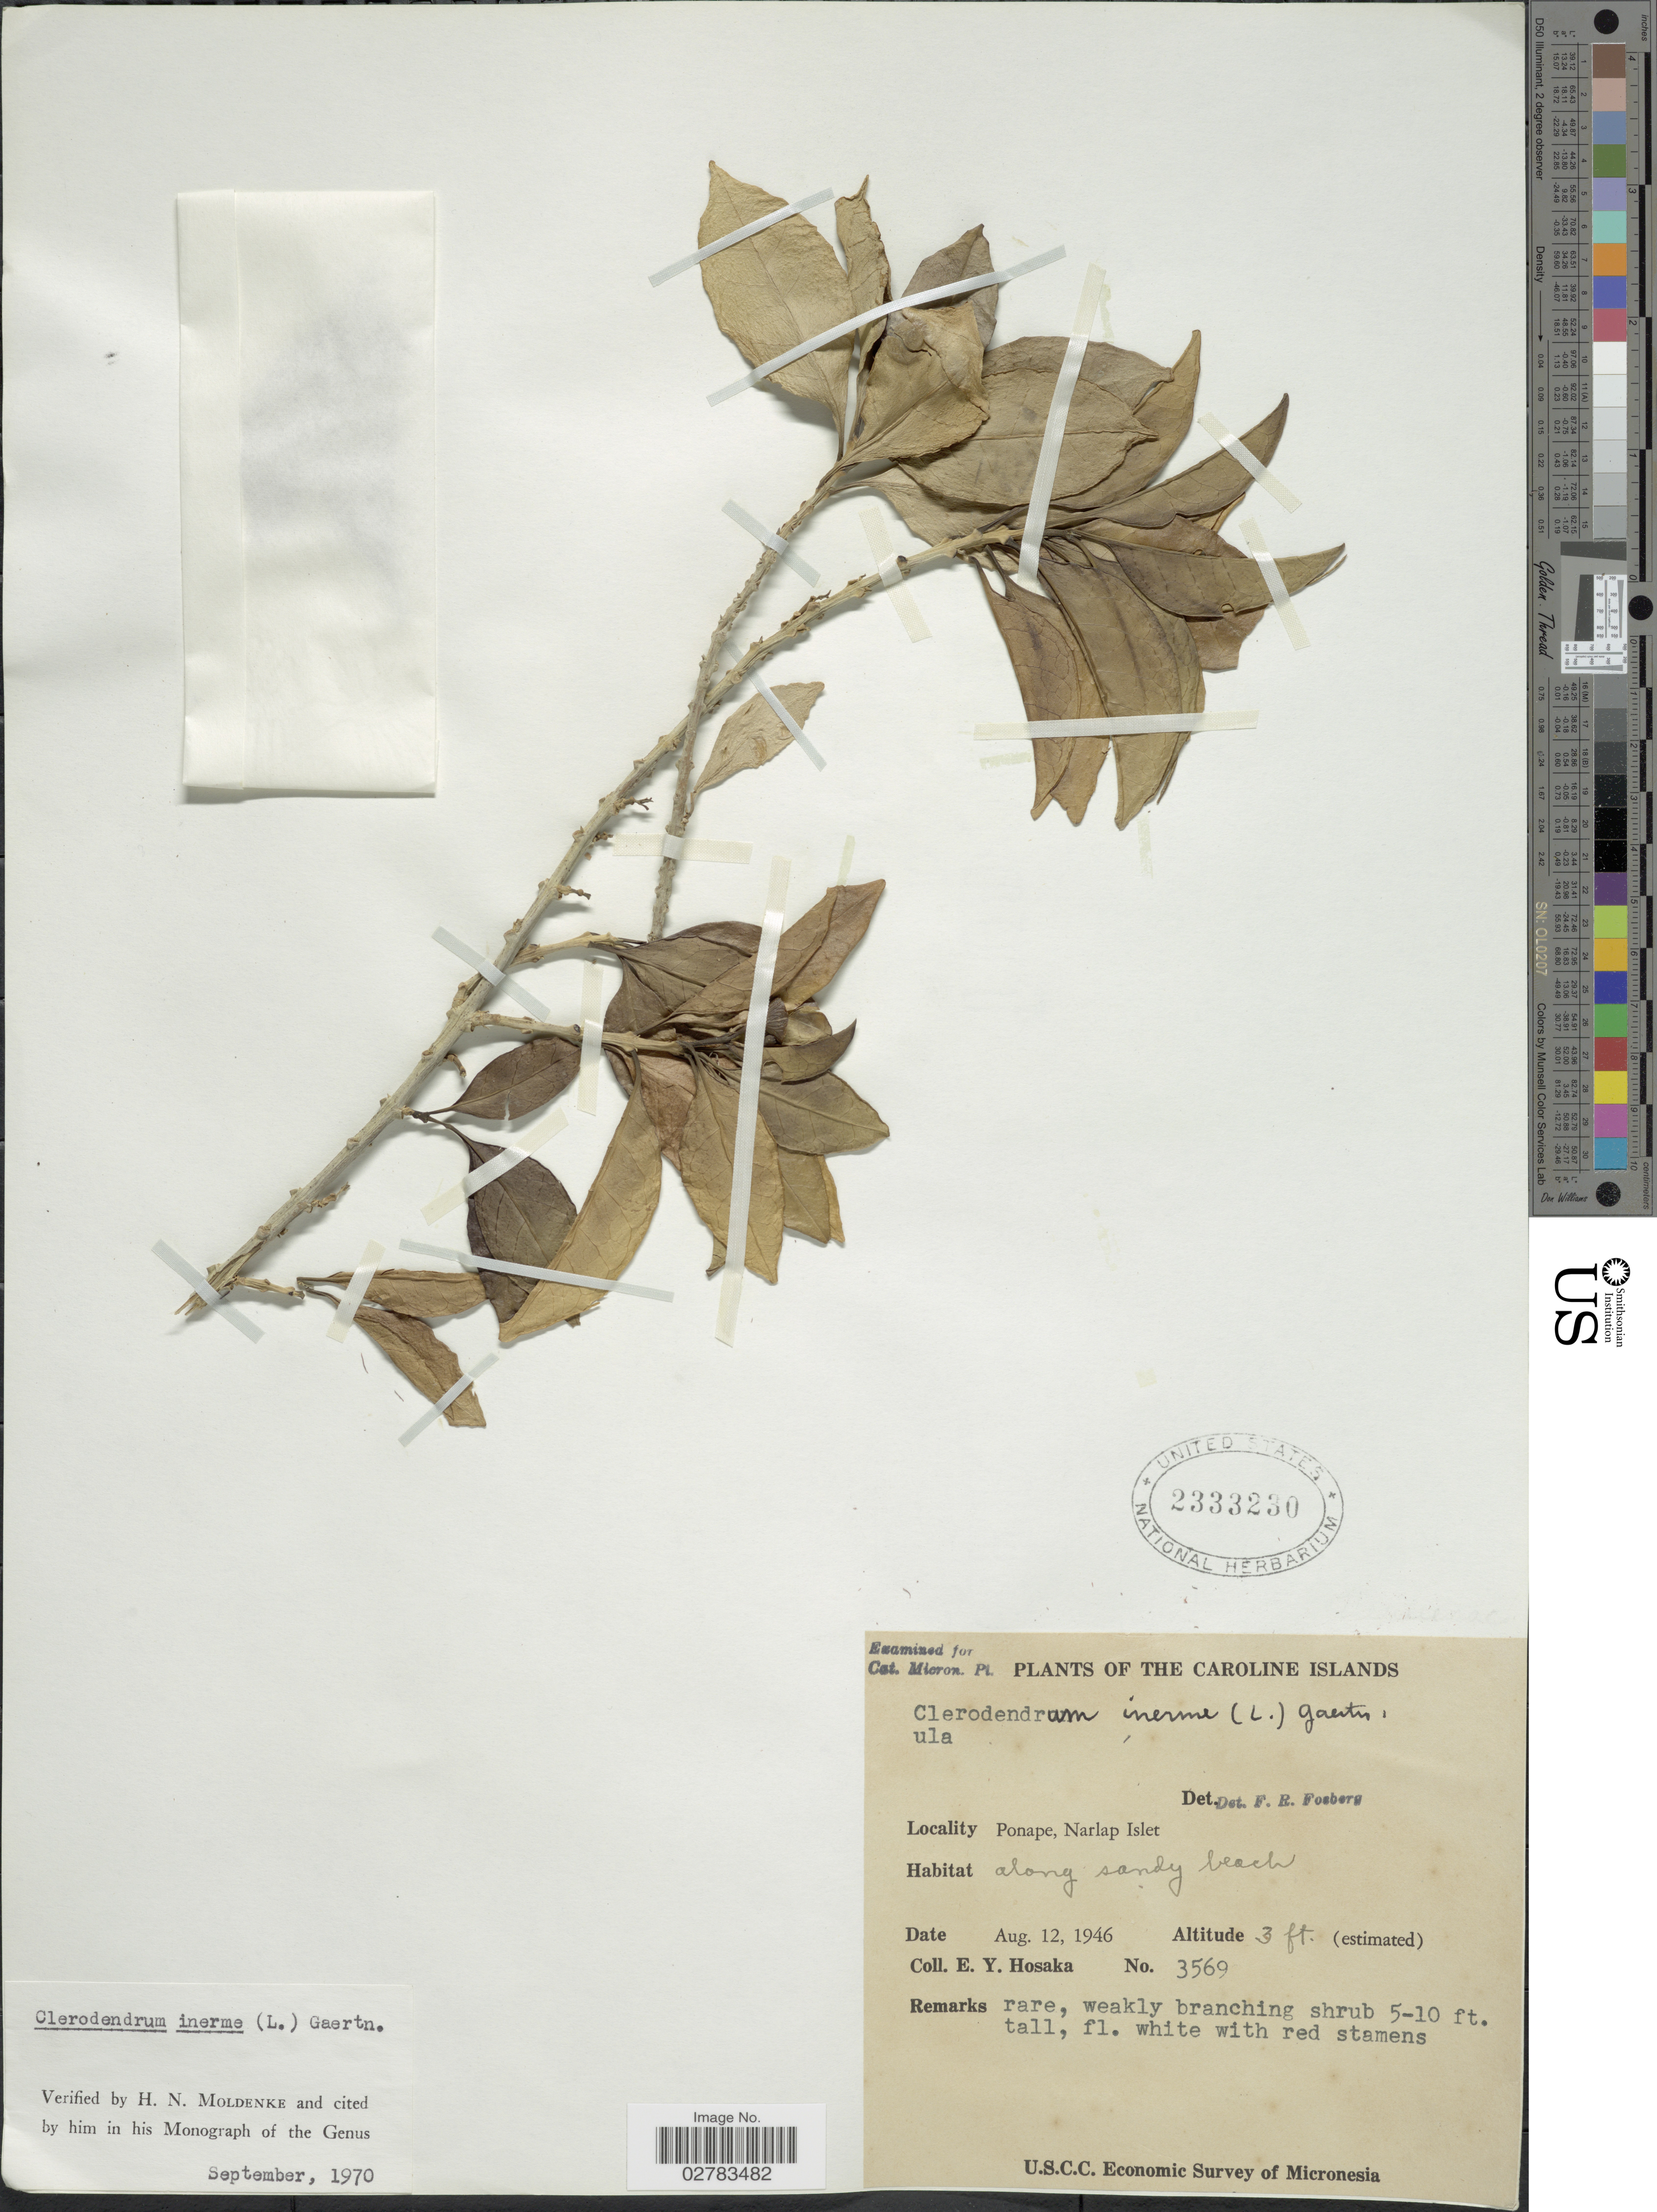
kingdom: Plantae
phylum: Tracheophyta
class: Magnoliopsida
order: Lamiales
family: Lamiaceae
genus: Clerodendrum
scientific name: Clerodendrum inerme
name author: (L.) Gaertn.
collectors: E. Y. Hosaka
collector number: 3569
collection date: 1946-08-12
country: Micronesia, Federated States of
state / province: Pohnpei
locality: The Caroline Islands, Ponape, Narlap Islet, along sandy beach.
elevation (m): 1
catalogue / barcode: US 2333230